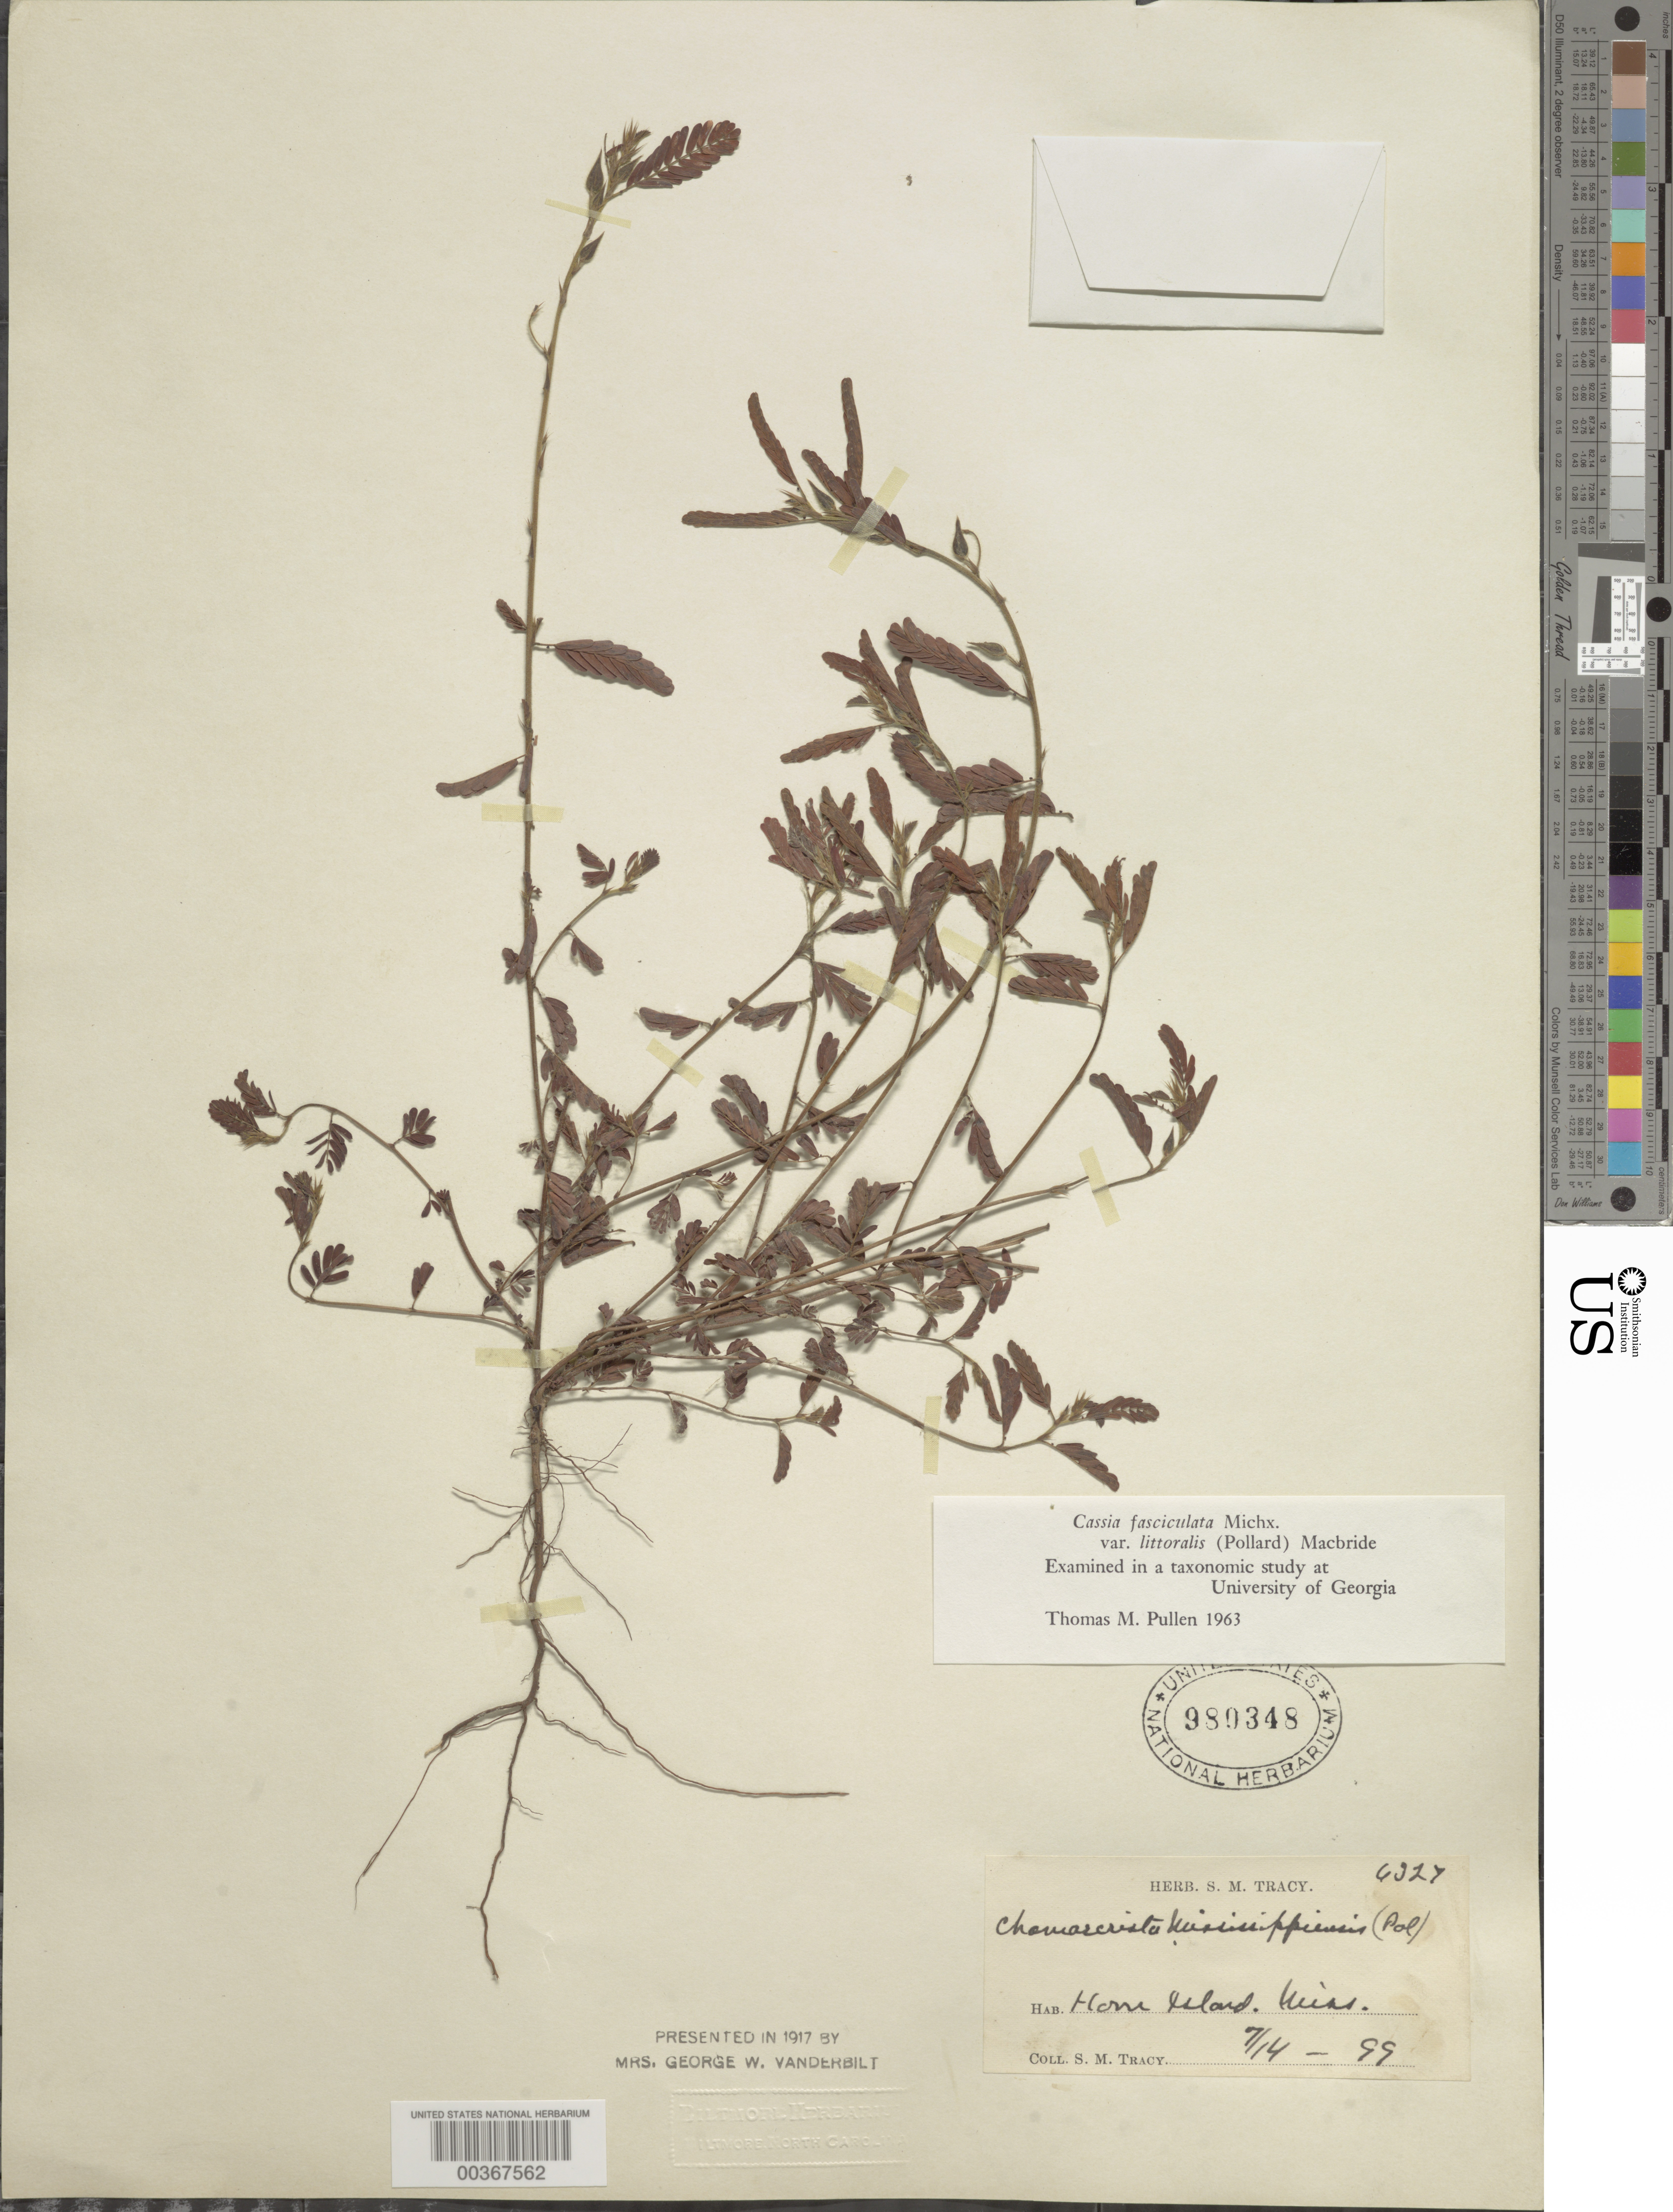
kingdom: Plantae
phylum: Tracheophyta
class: Magnoliopsida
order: Fabales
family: Fabaceae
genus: Chamaecrista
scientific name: Chamaecrista fasciculata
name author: (Michx.) Greene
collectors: S. M. Tracy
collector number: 6327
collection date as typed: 14 Jul 1899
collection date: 1899-07-14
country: United States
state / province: Mississippi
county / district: Jackson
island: Horn Island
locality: Horn i.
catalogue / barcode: US 980348